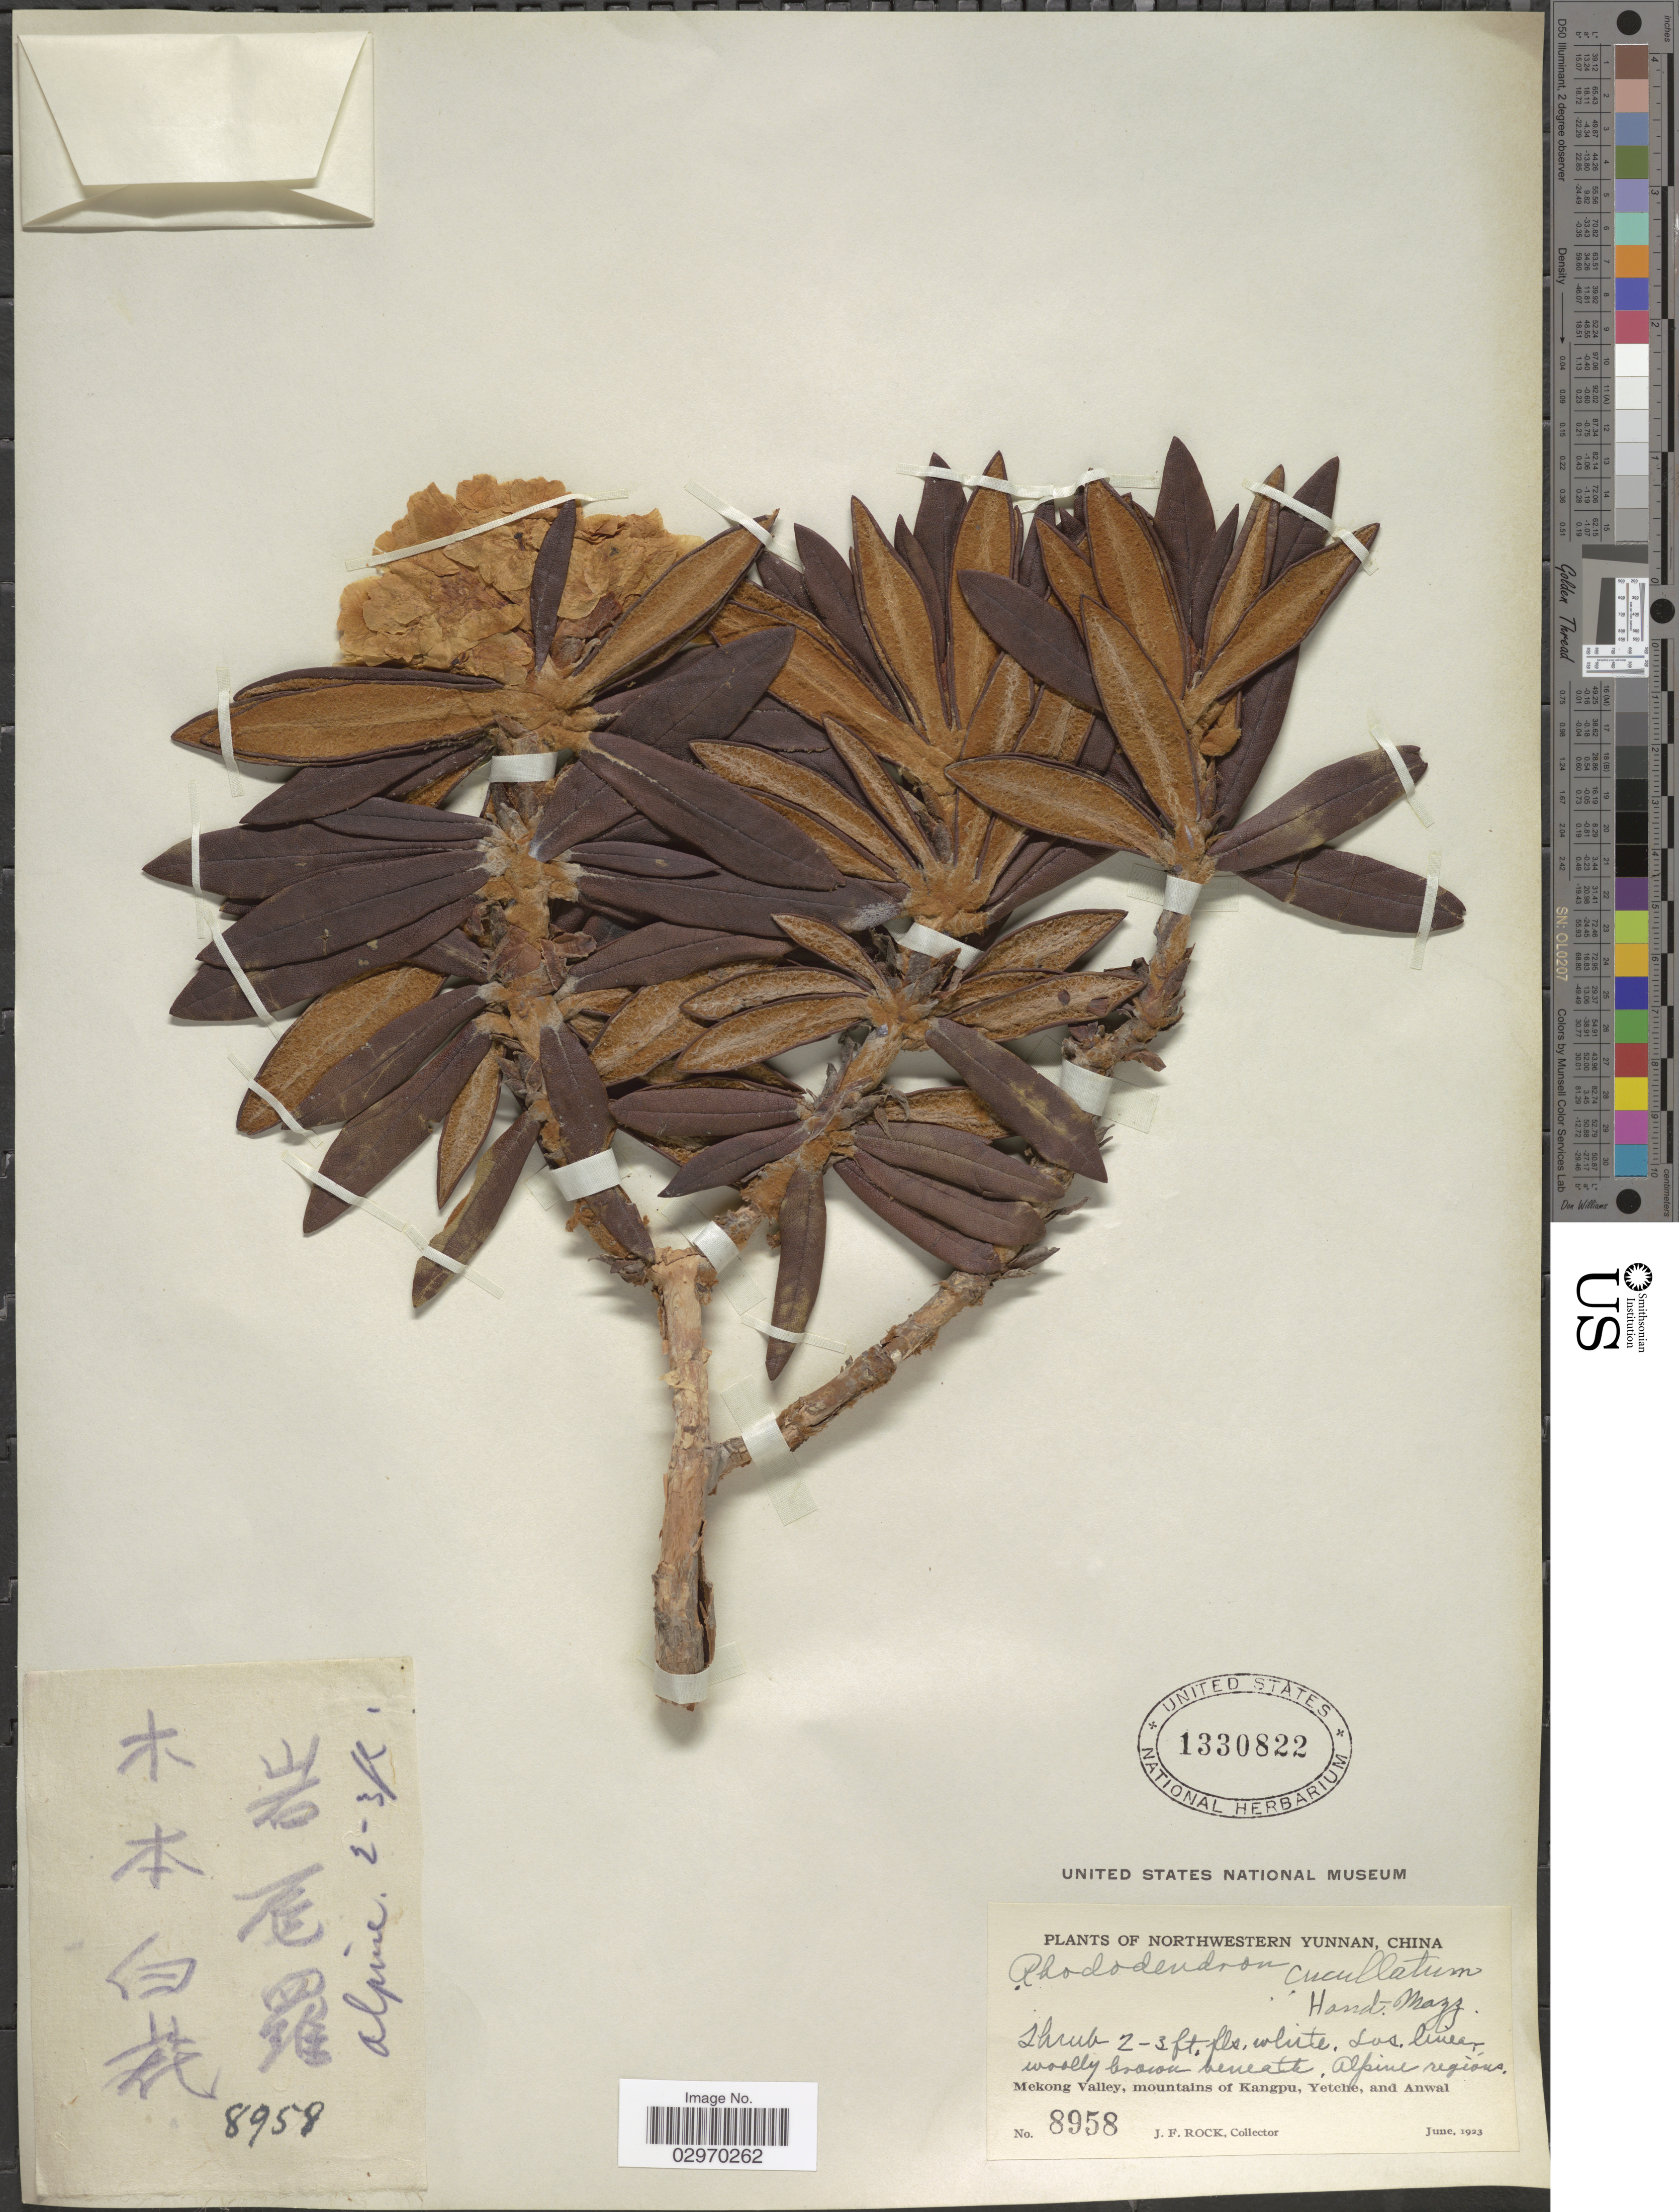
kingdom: Plantae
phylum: Tracheophyta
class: Magnoliopsida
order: Ericales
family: Ericaceae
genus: Rhododendron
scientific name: Rhododendron cucullatum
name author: Hand.-Mazz.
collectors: J. Rock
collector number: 8958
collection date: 1923-06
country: China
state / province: Yunnan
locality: Northwestern Yunnan. Alpine regións. Mekong Valley, mountains of Kangpu, Yetche, and Anwal.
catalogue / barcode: US 1330822